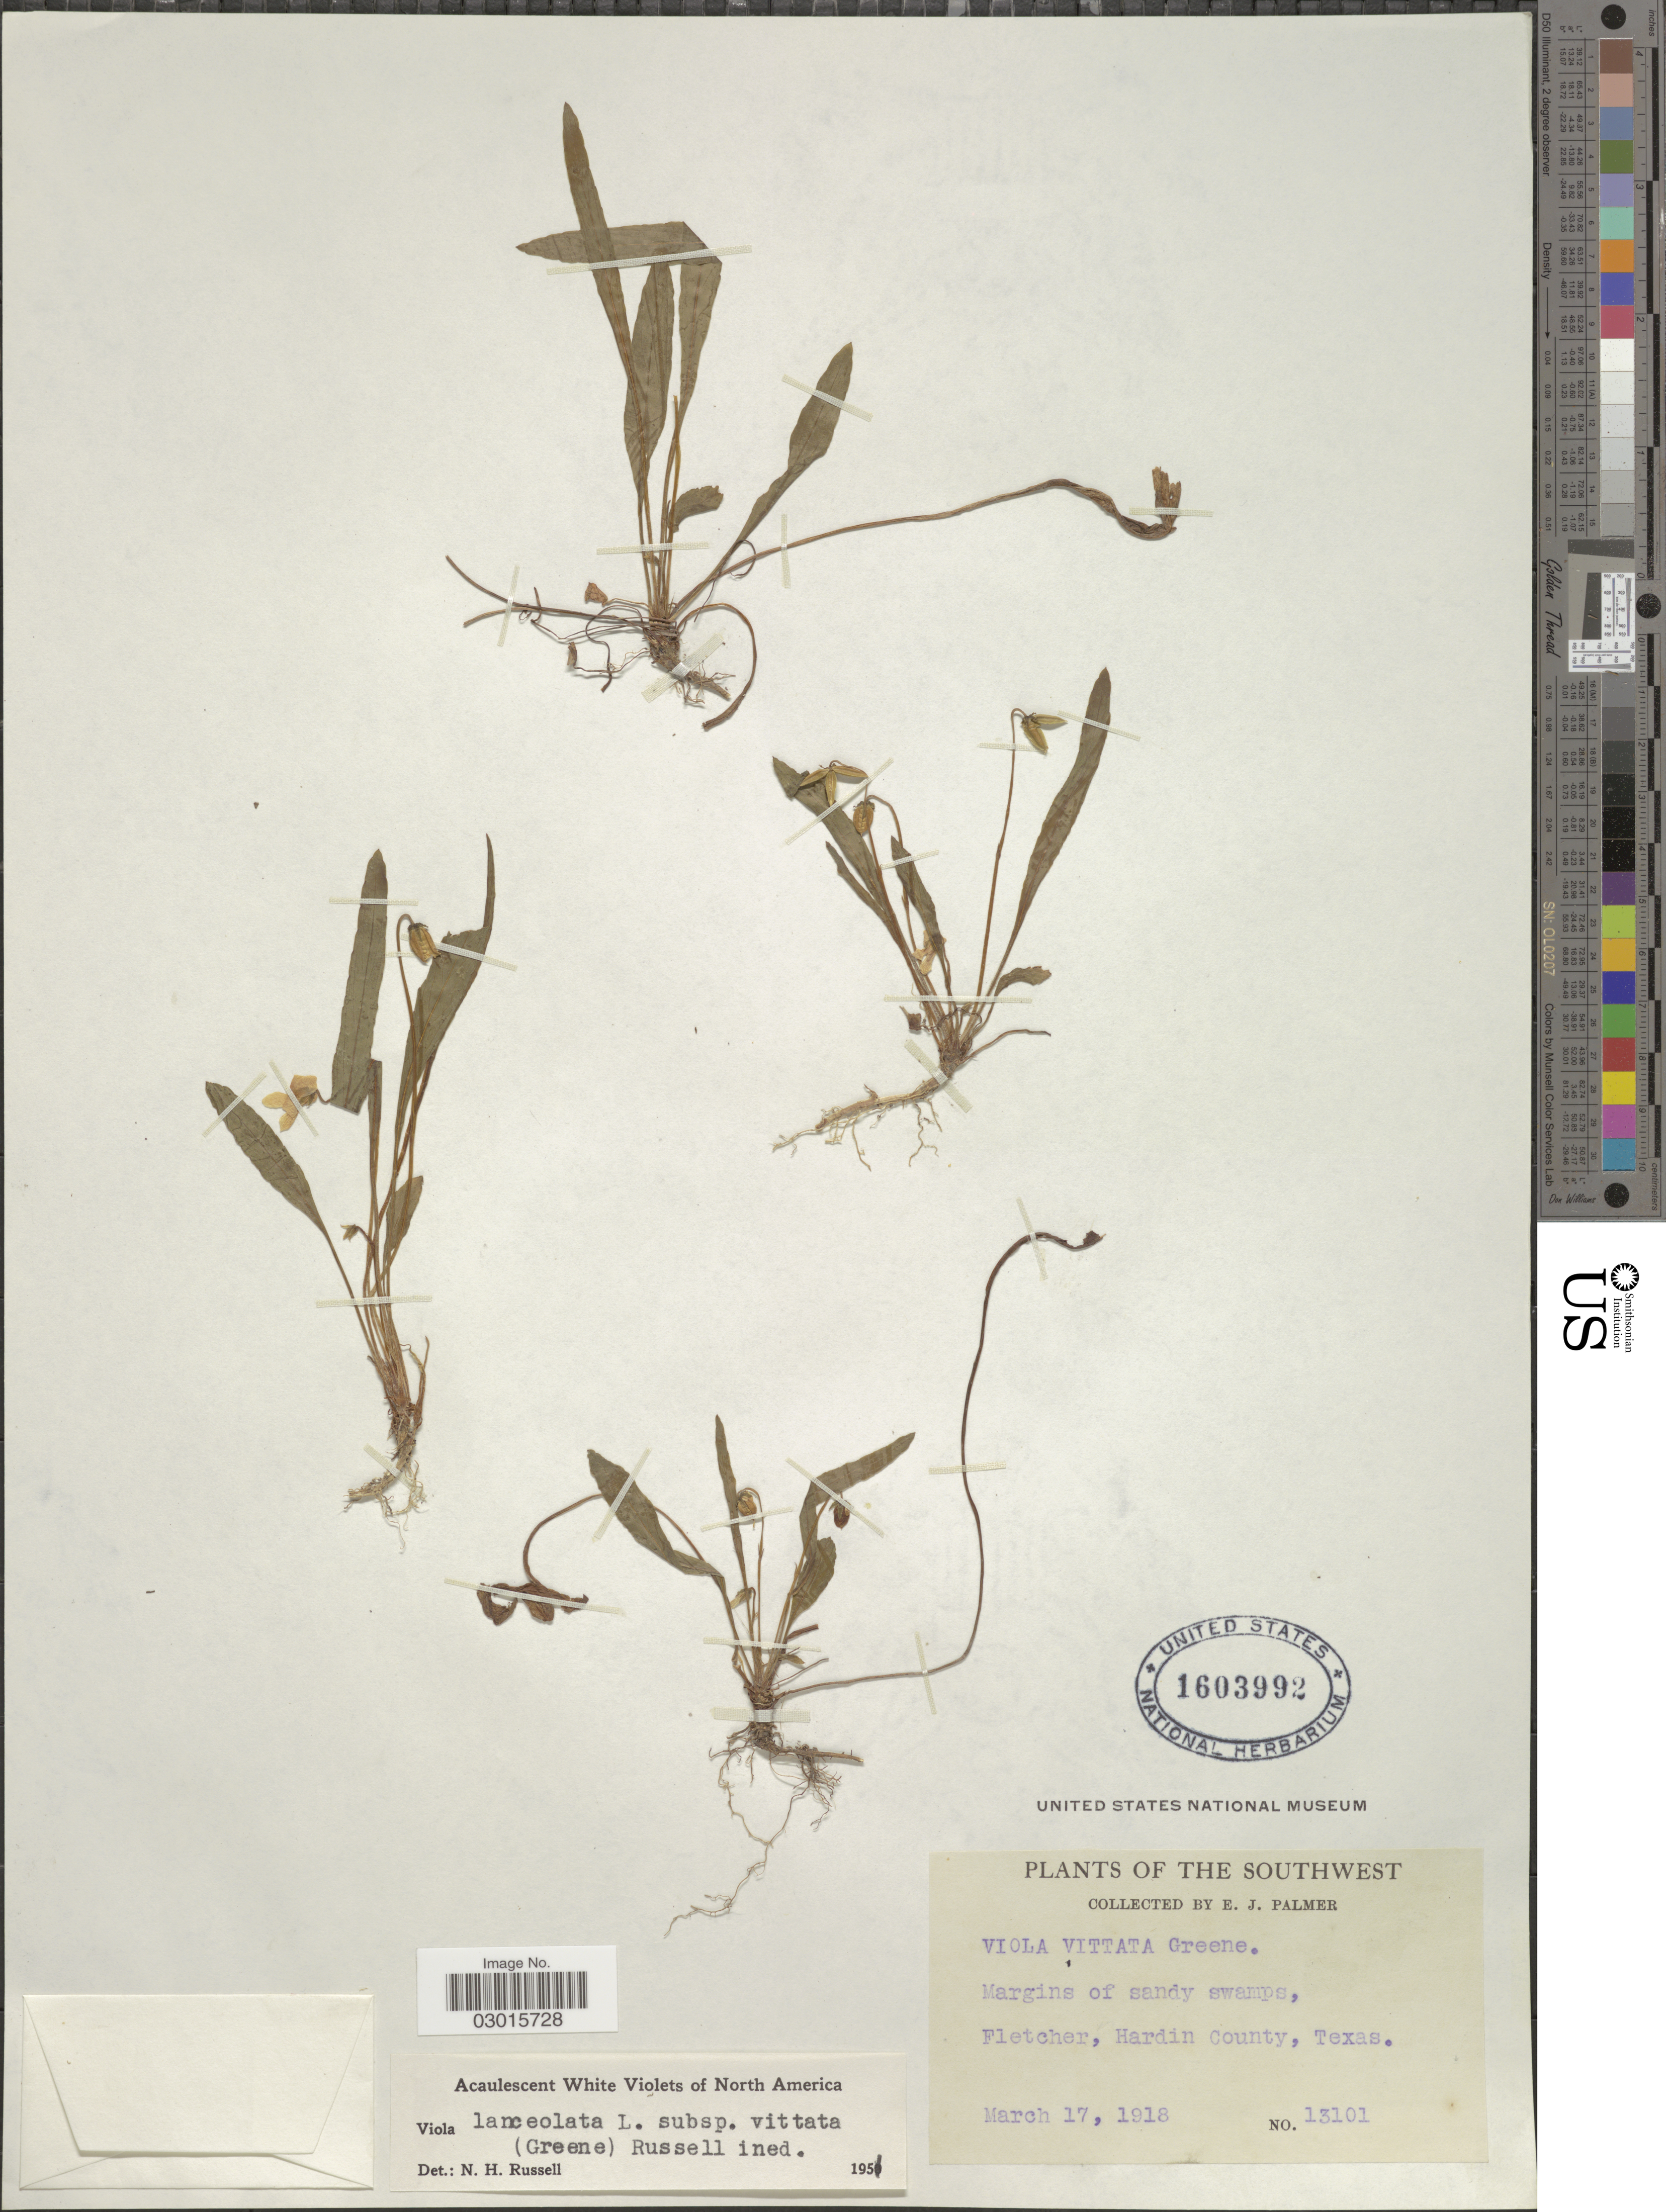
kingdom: Plantae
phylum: Tracheophyta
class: Magnoliopsida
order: Malpighiales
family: Violaceae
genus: Viola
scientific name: Viola lanceolata subsp. vittata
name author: (Greene) N. H. Russell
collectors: E. J. Palmer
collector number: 13101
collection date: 1918-03-17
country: United States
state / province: Texas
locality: The Southwest. Fletcher, Hardin County.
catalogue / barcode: US 1603992